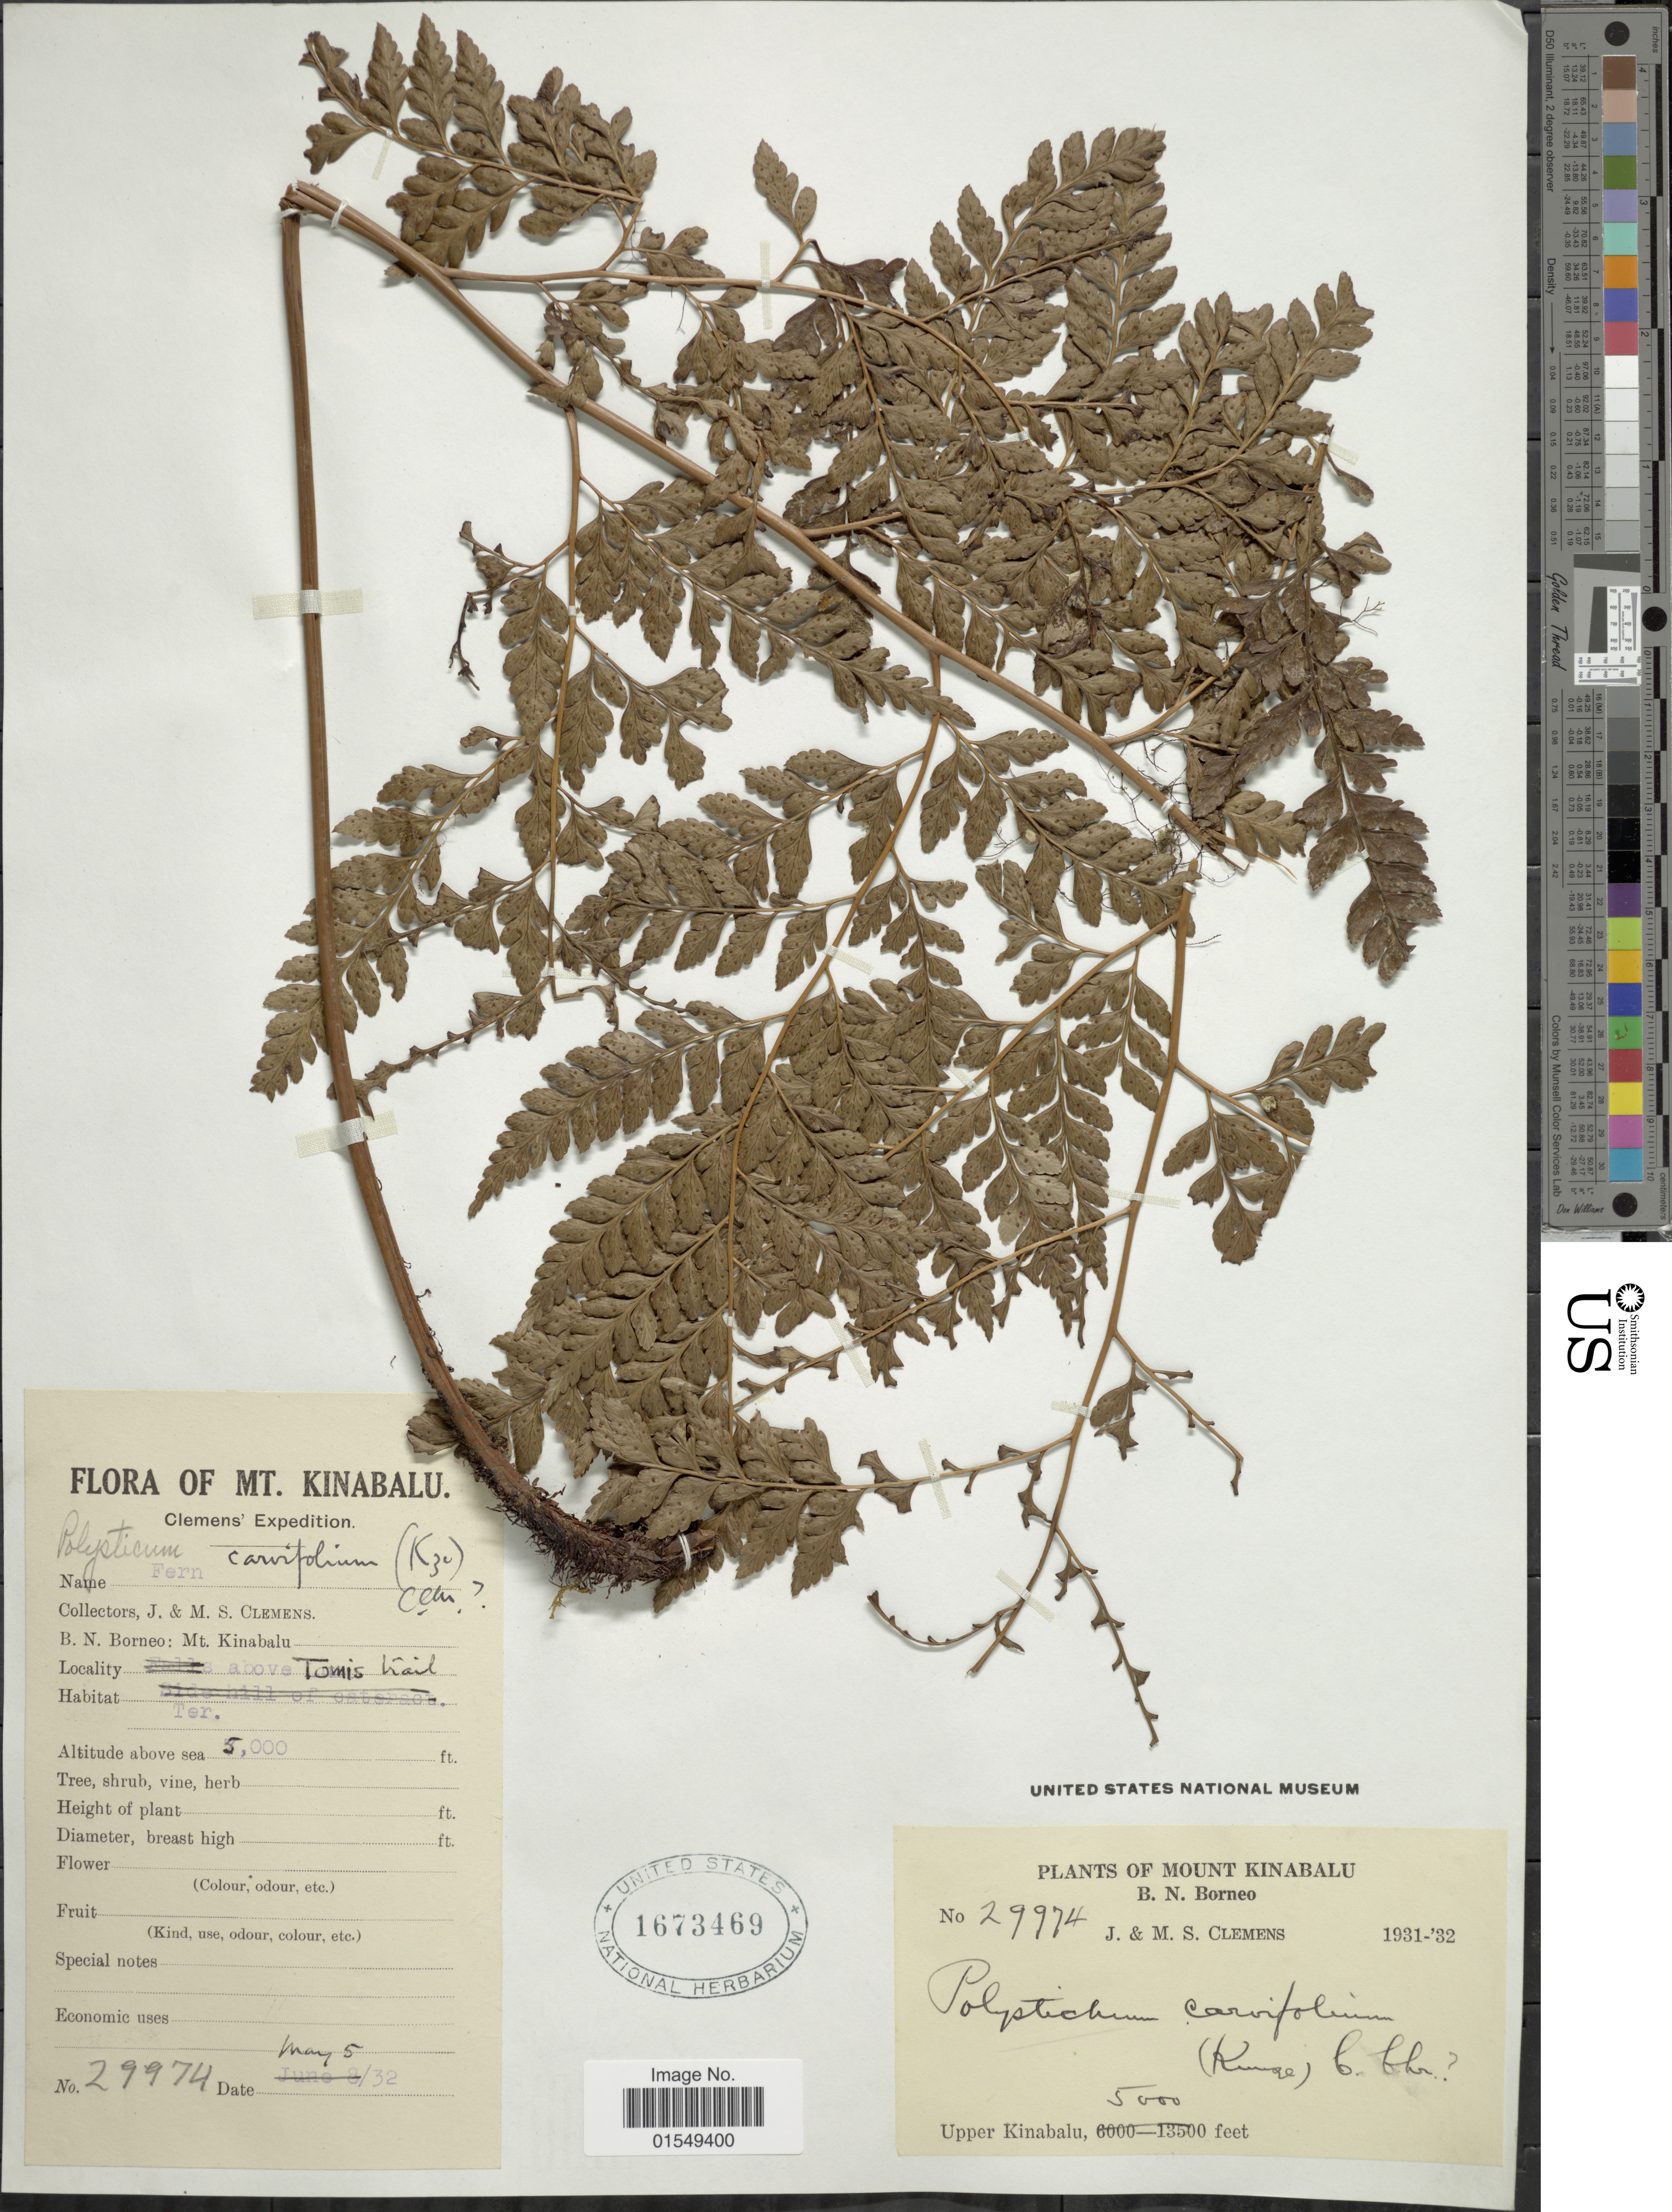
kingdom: Plantae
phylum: Tracheophyta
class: Polypodiopsida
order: Polypodiales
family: Dryopteridaceae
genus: Arachniodes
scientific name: Arachniodes carvifolia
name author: (Kunze) Ching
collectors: J. Clemens & M. S. Clemens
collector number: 29974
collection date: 1932-05-05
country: Malaysia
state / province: Sabah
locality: Mount Kinabalu, B. N. Borneo, Upper Kinabalu, above Tomis trail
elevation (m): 1524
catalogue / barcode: US 1673469